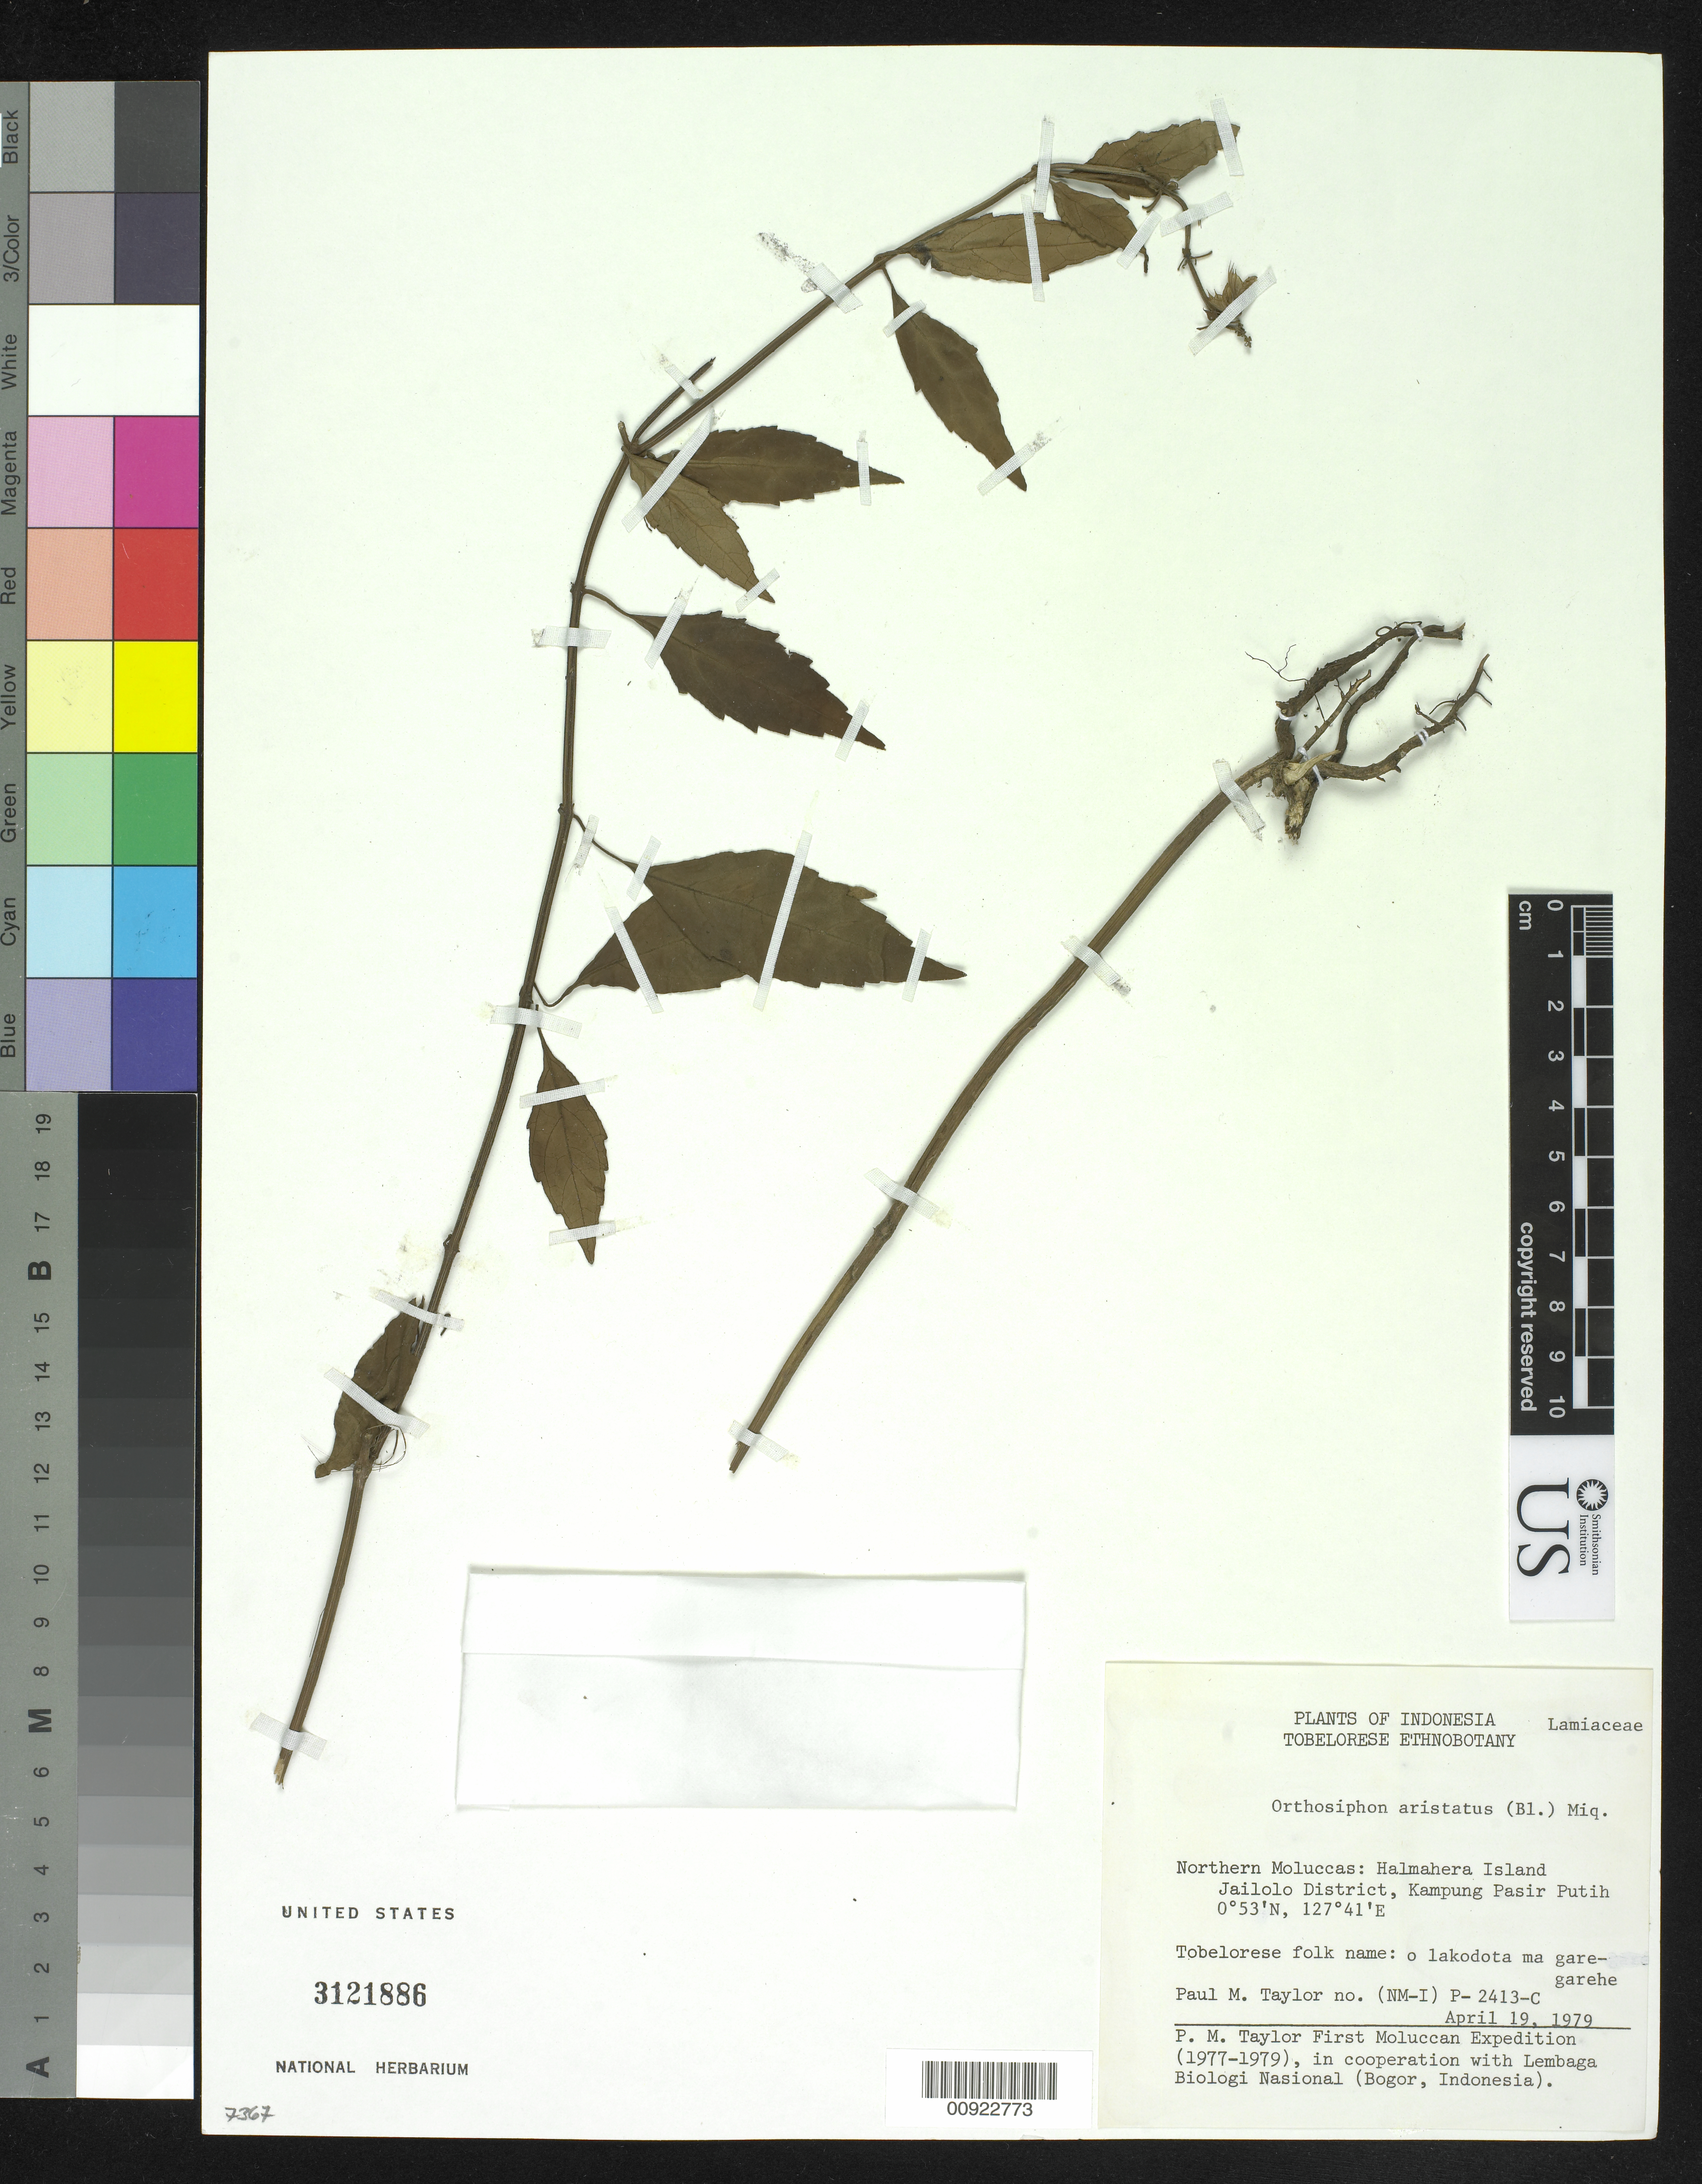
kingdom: Plantae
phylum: Tracheophyta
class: Magnoliopsida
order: Lamiales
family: Lamiaceae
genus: Orthosiphon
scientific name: Orthosiphon aristatus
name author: (Blume) Miq.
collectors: P. M. Taylor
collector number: P 2413 C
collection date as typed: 19 Apr 1979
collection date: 1979-04-19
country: Indonesia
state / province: Maluku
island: Halmahera I.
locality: Jailolo District, Kampung Pasir Putih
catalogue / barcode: US 3121886